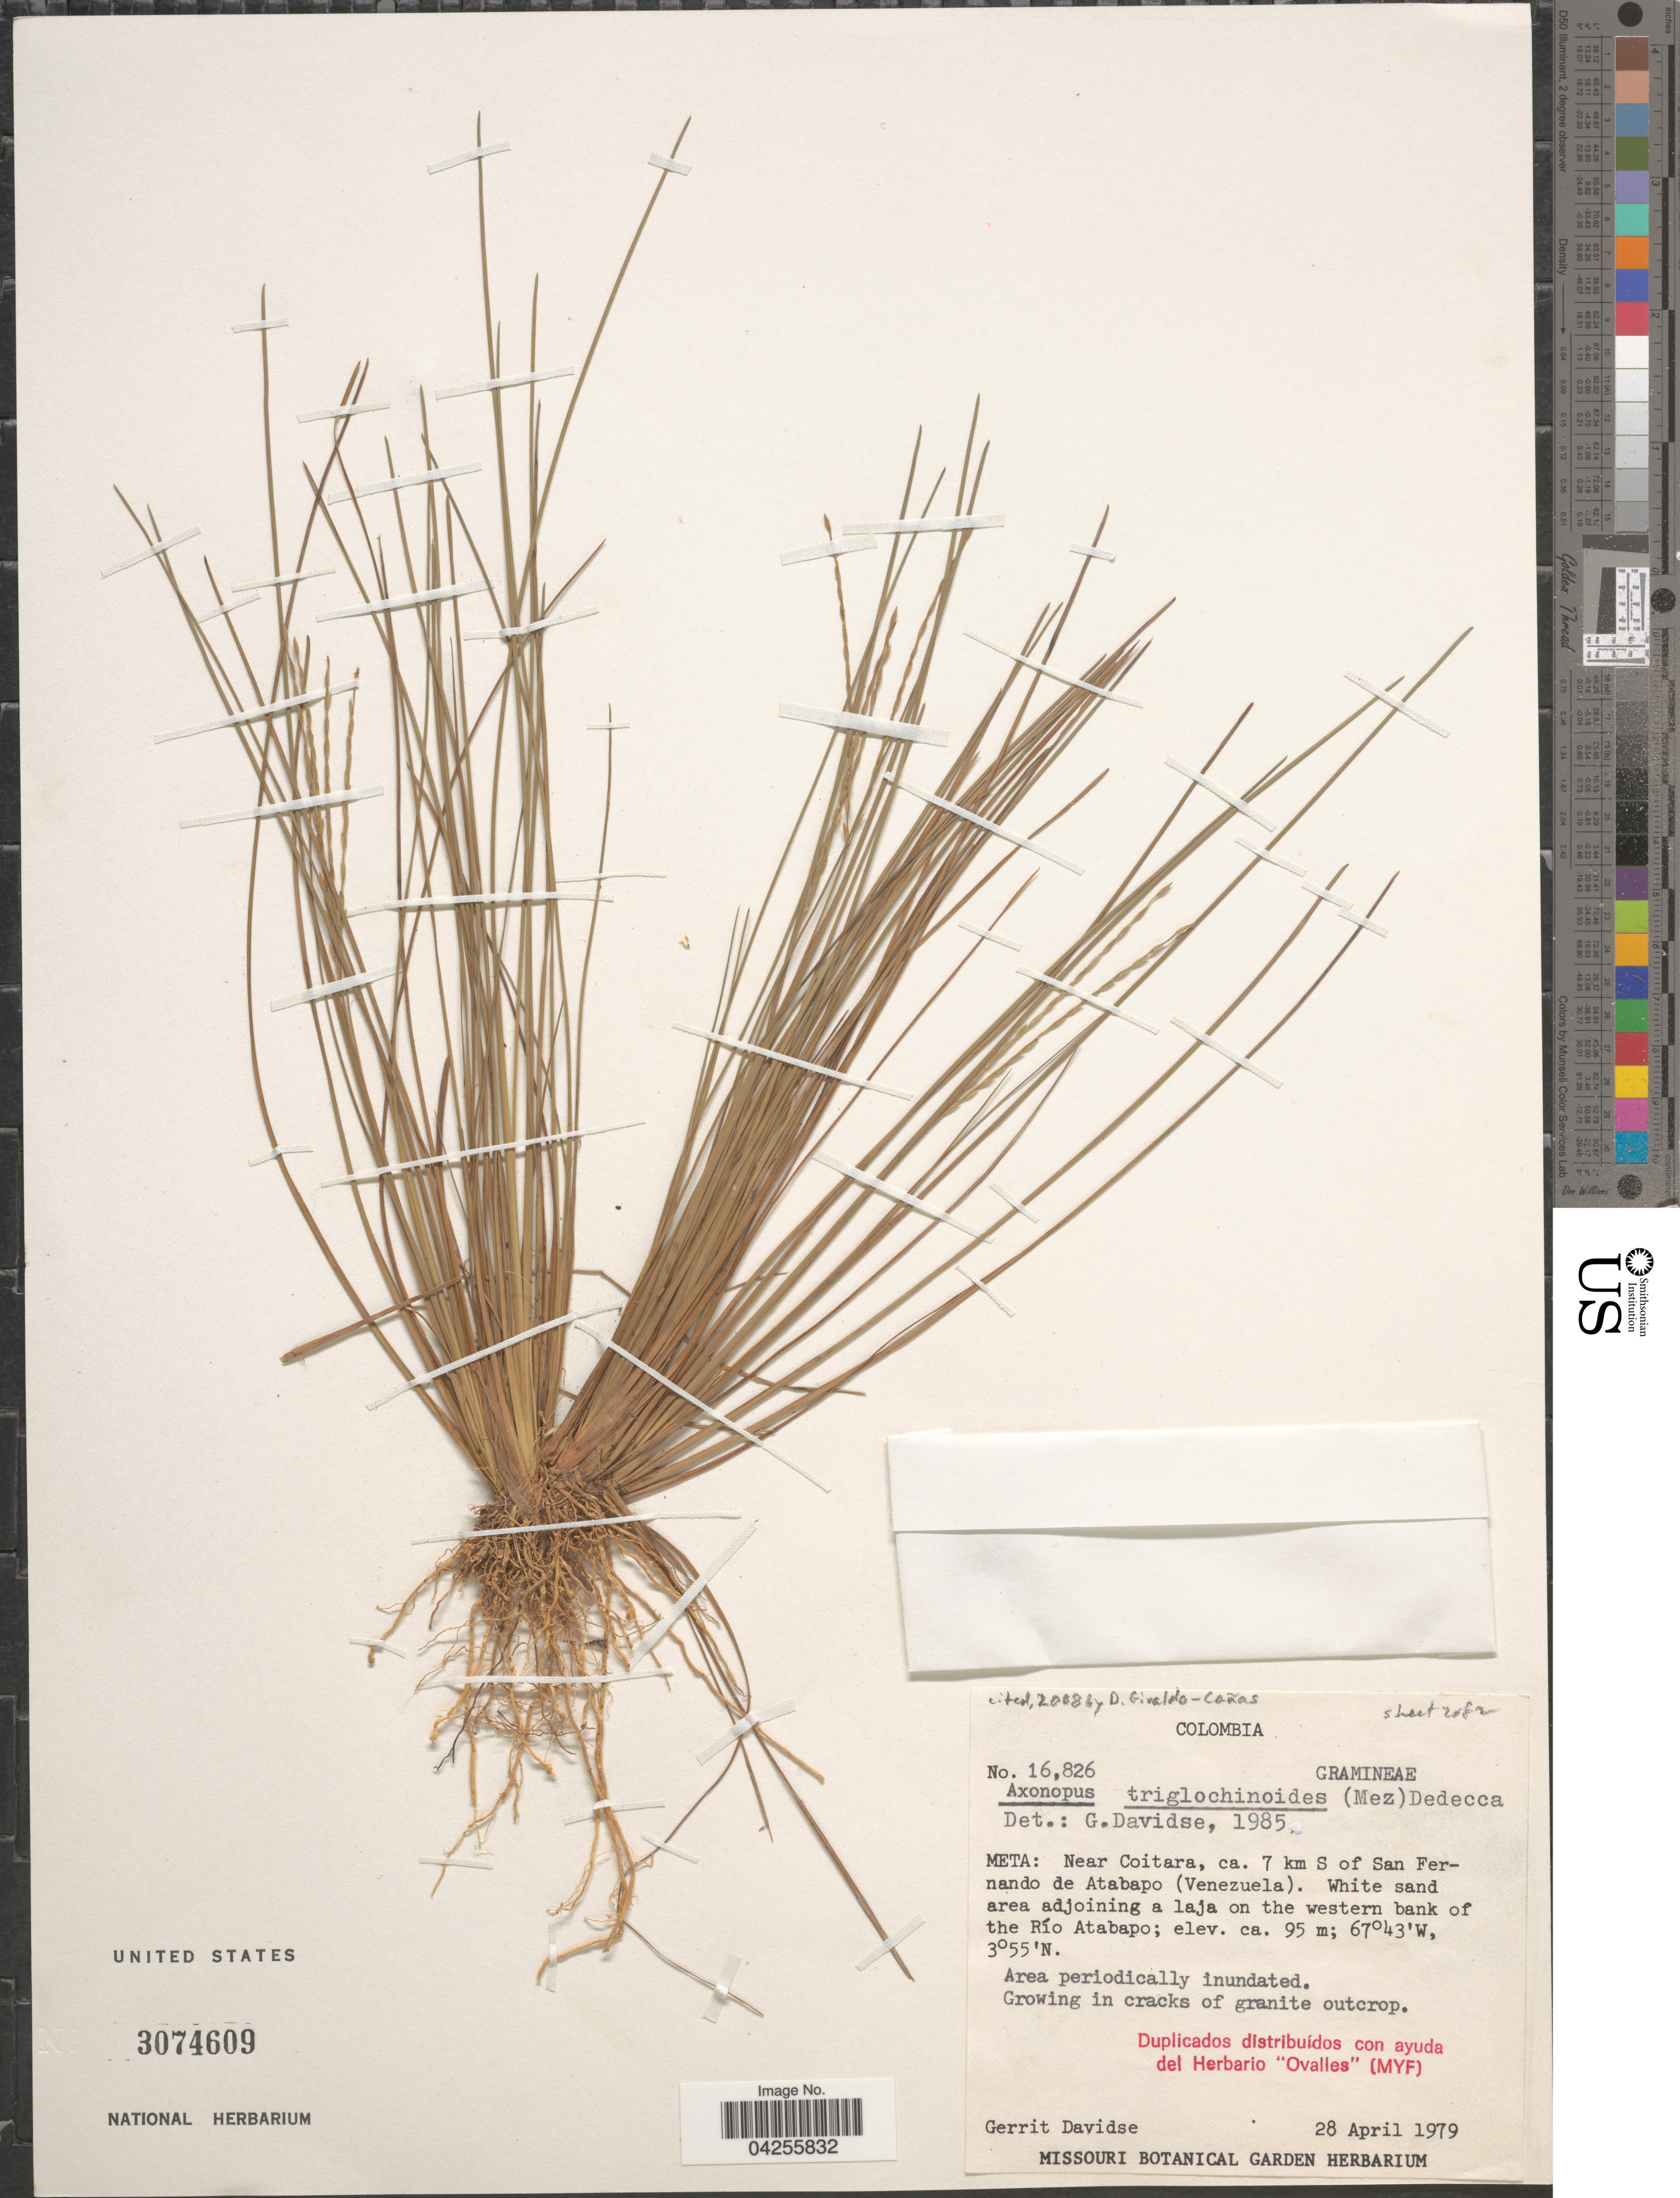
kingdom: Plantae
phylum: Tracheophyta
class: Liliopsida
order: Poales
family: Poaceae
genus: Axonopus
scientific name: Axonopus triglochinoides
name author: (Mez) Dedecca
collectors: G. Davidse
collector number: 16,826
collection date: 1979-04-28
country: Colombia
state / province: Meta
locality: Near Coitara, ca. 7 km S of San Fernando de Atabapo (Venezuela). White sand area adjoining a laja on the western bank of the Río Atabapo.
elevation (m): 95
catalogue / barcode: US 3074609